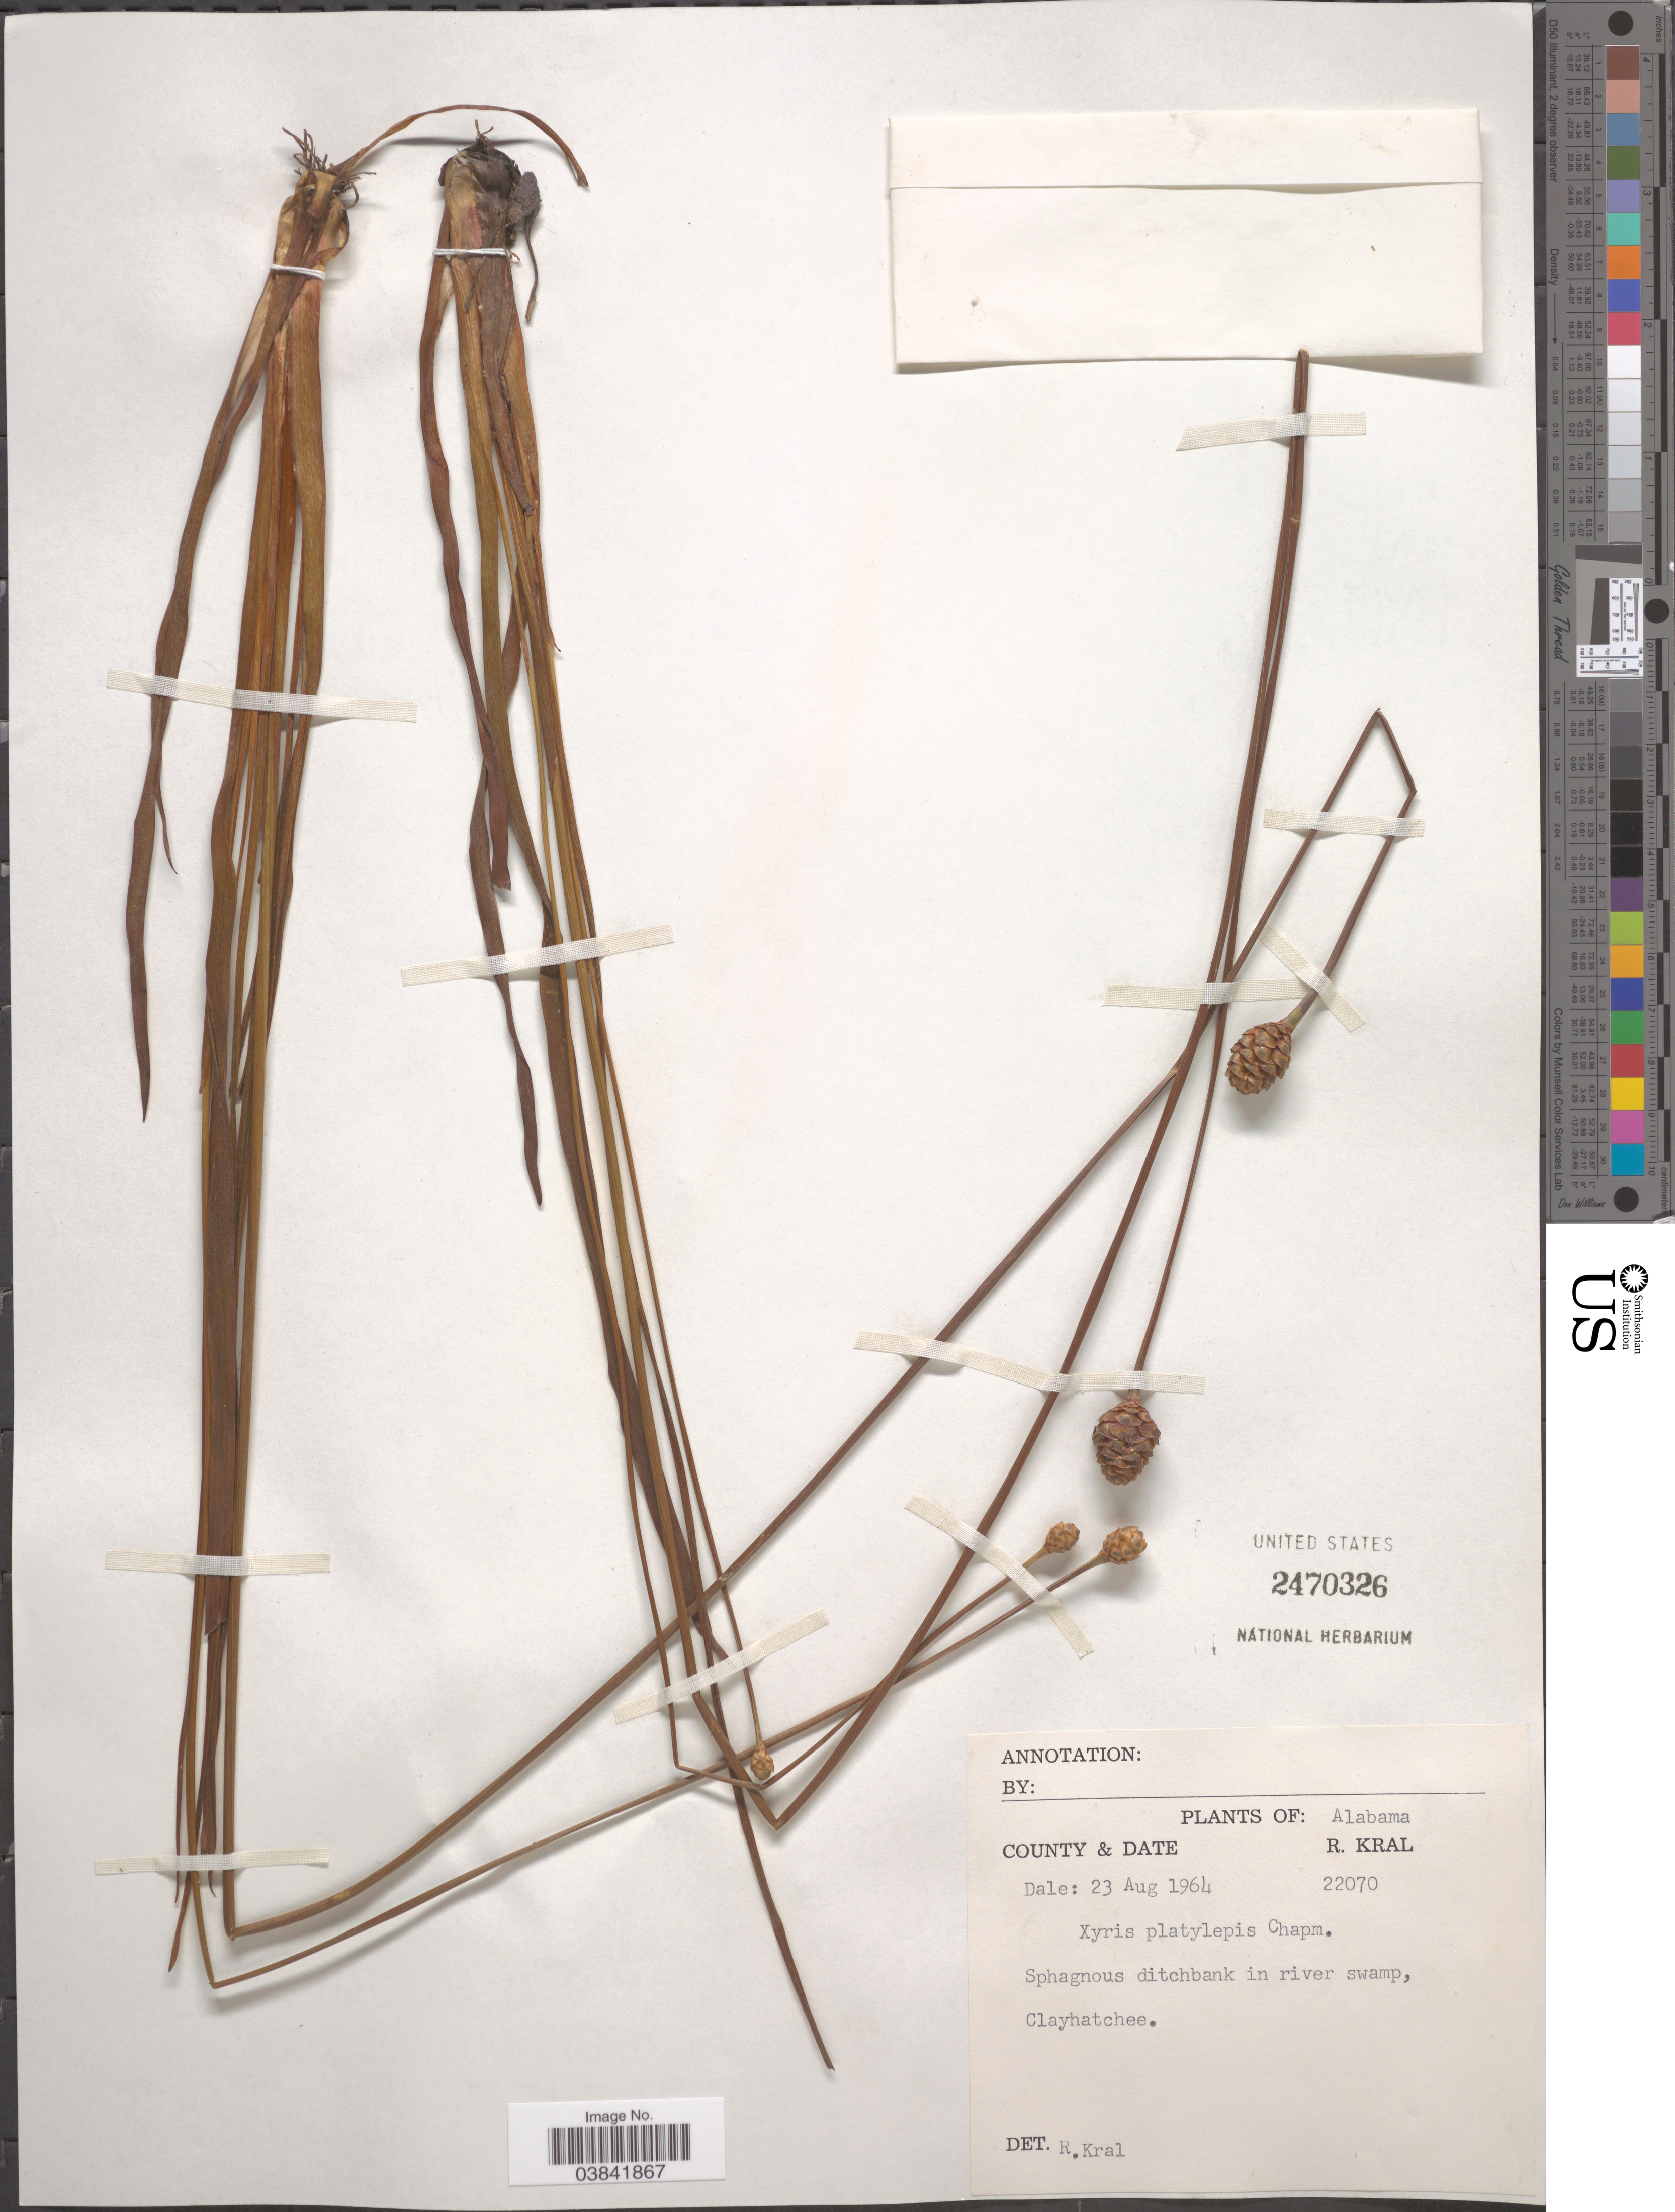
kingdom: Plantae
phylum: Tracheophyta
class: Liliopsida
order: Poales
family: Xyridaceae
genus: Xyris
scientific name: Xyris platylepis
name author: Chapm.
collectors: R. Kral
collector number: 22070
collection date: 1964-08-23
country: United States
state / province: Alabama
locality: County Dale: Sphagnous ditchbank in river swamp, Clayhatchee.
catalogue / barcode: US 2470326